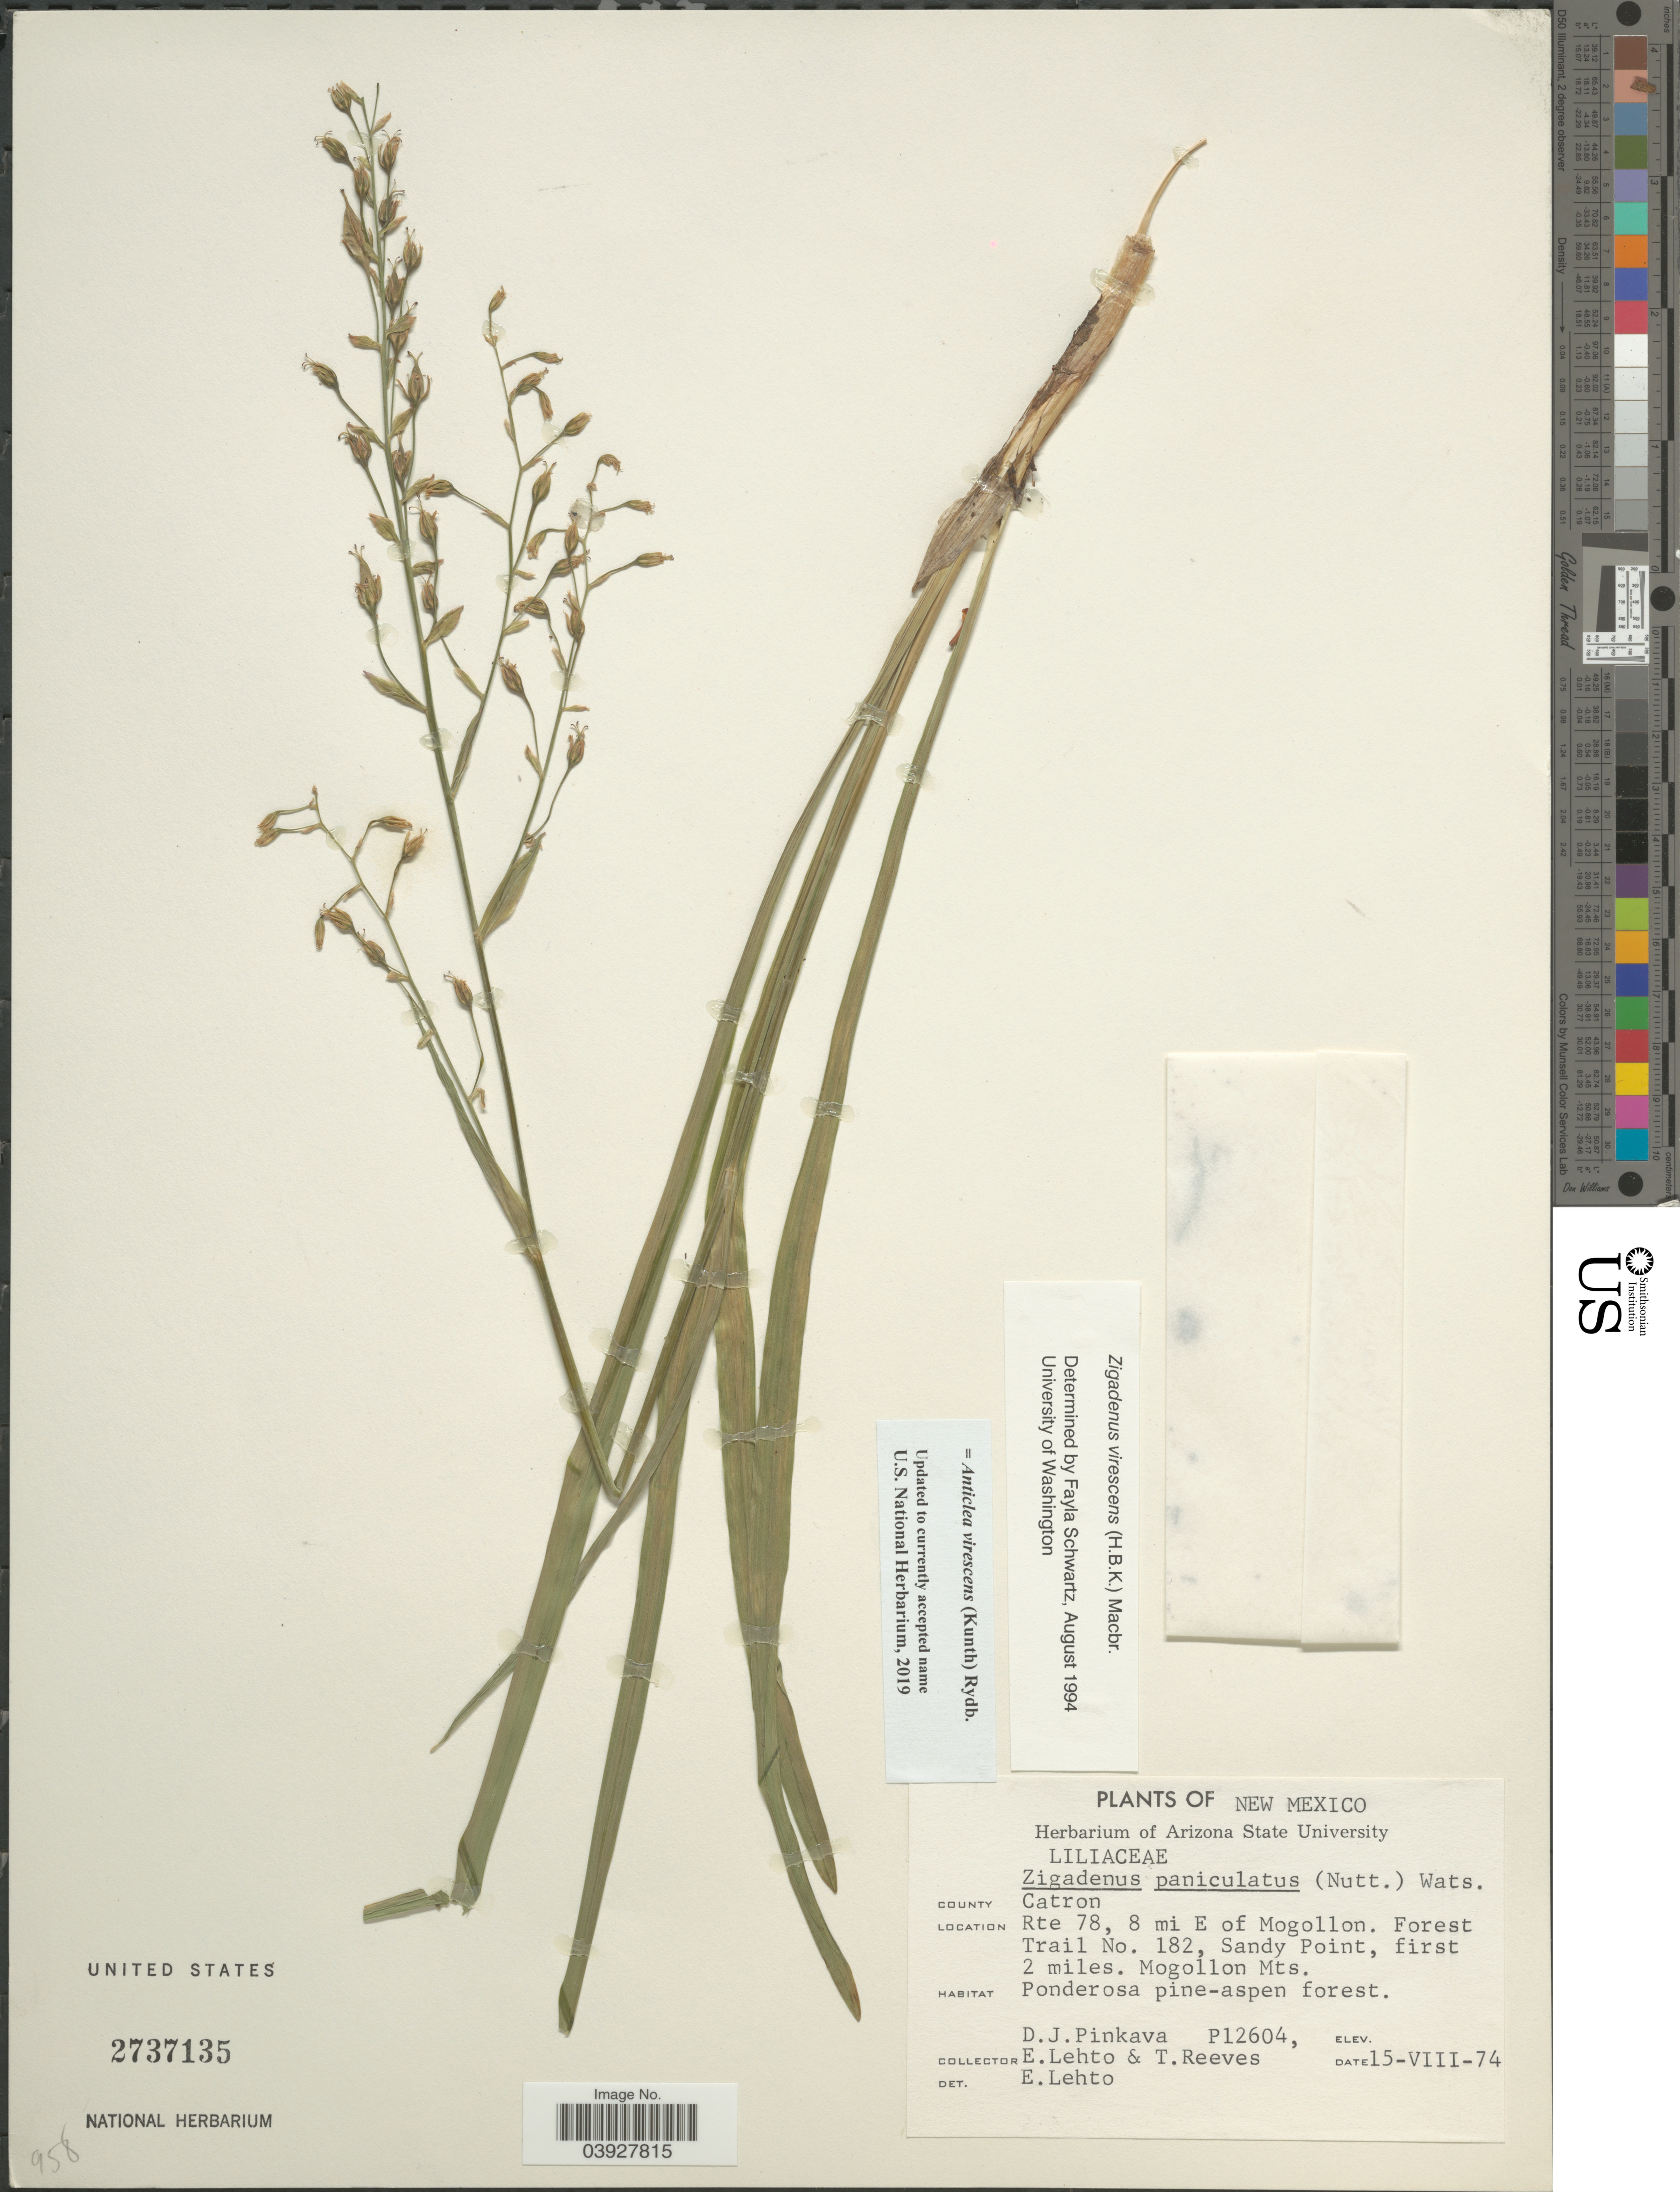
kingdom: Plantae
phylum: Tracheophyta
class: Liliopsida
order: Liliales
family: Melanthiaceae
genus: Anticlea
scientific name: Anticlea virescens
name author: (Kunth) Rydb.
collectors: D. J. Pinkava, E. Lehto & T. Reeves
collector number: P12604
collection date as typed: Transcribed d/m/y: 15/8/74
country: United States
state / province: New Mexico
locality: County Catron. Rte 78, 8 mi E of Mogollon. Forest Trail No. 182, Sandy Point, first 2 miles. Mogollon Mts.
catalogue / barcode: US 2737135